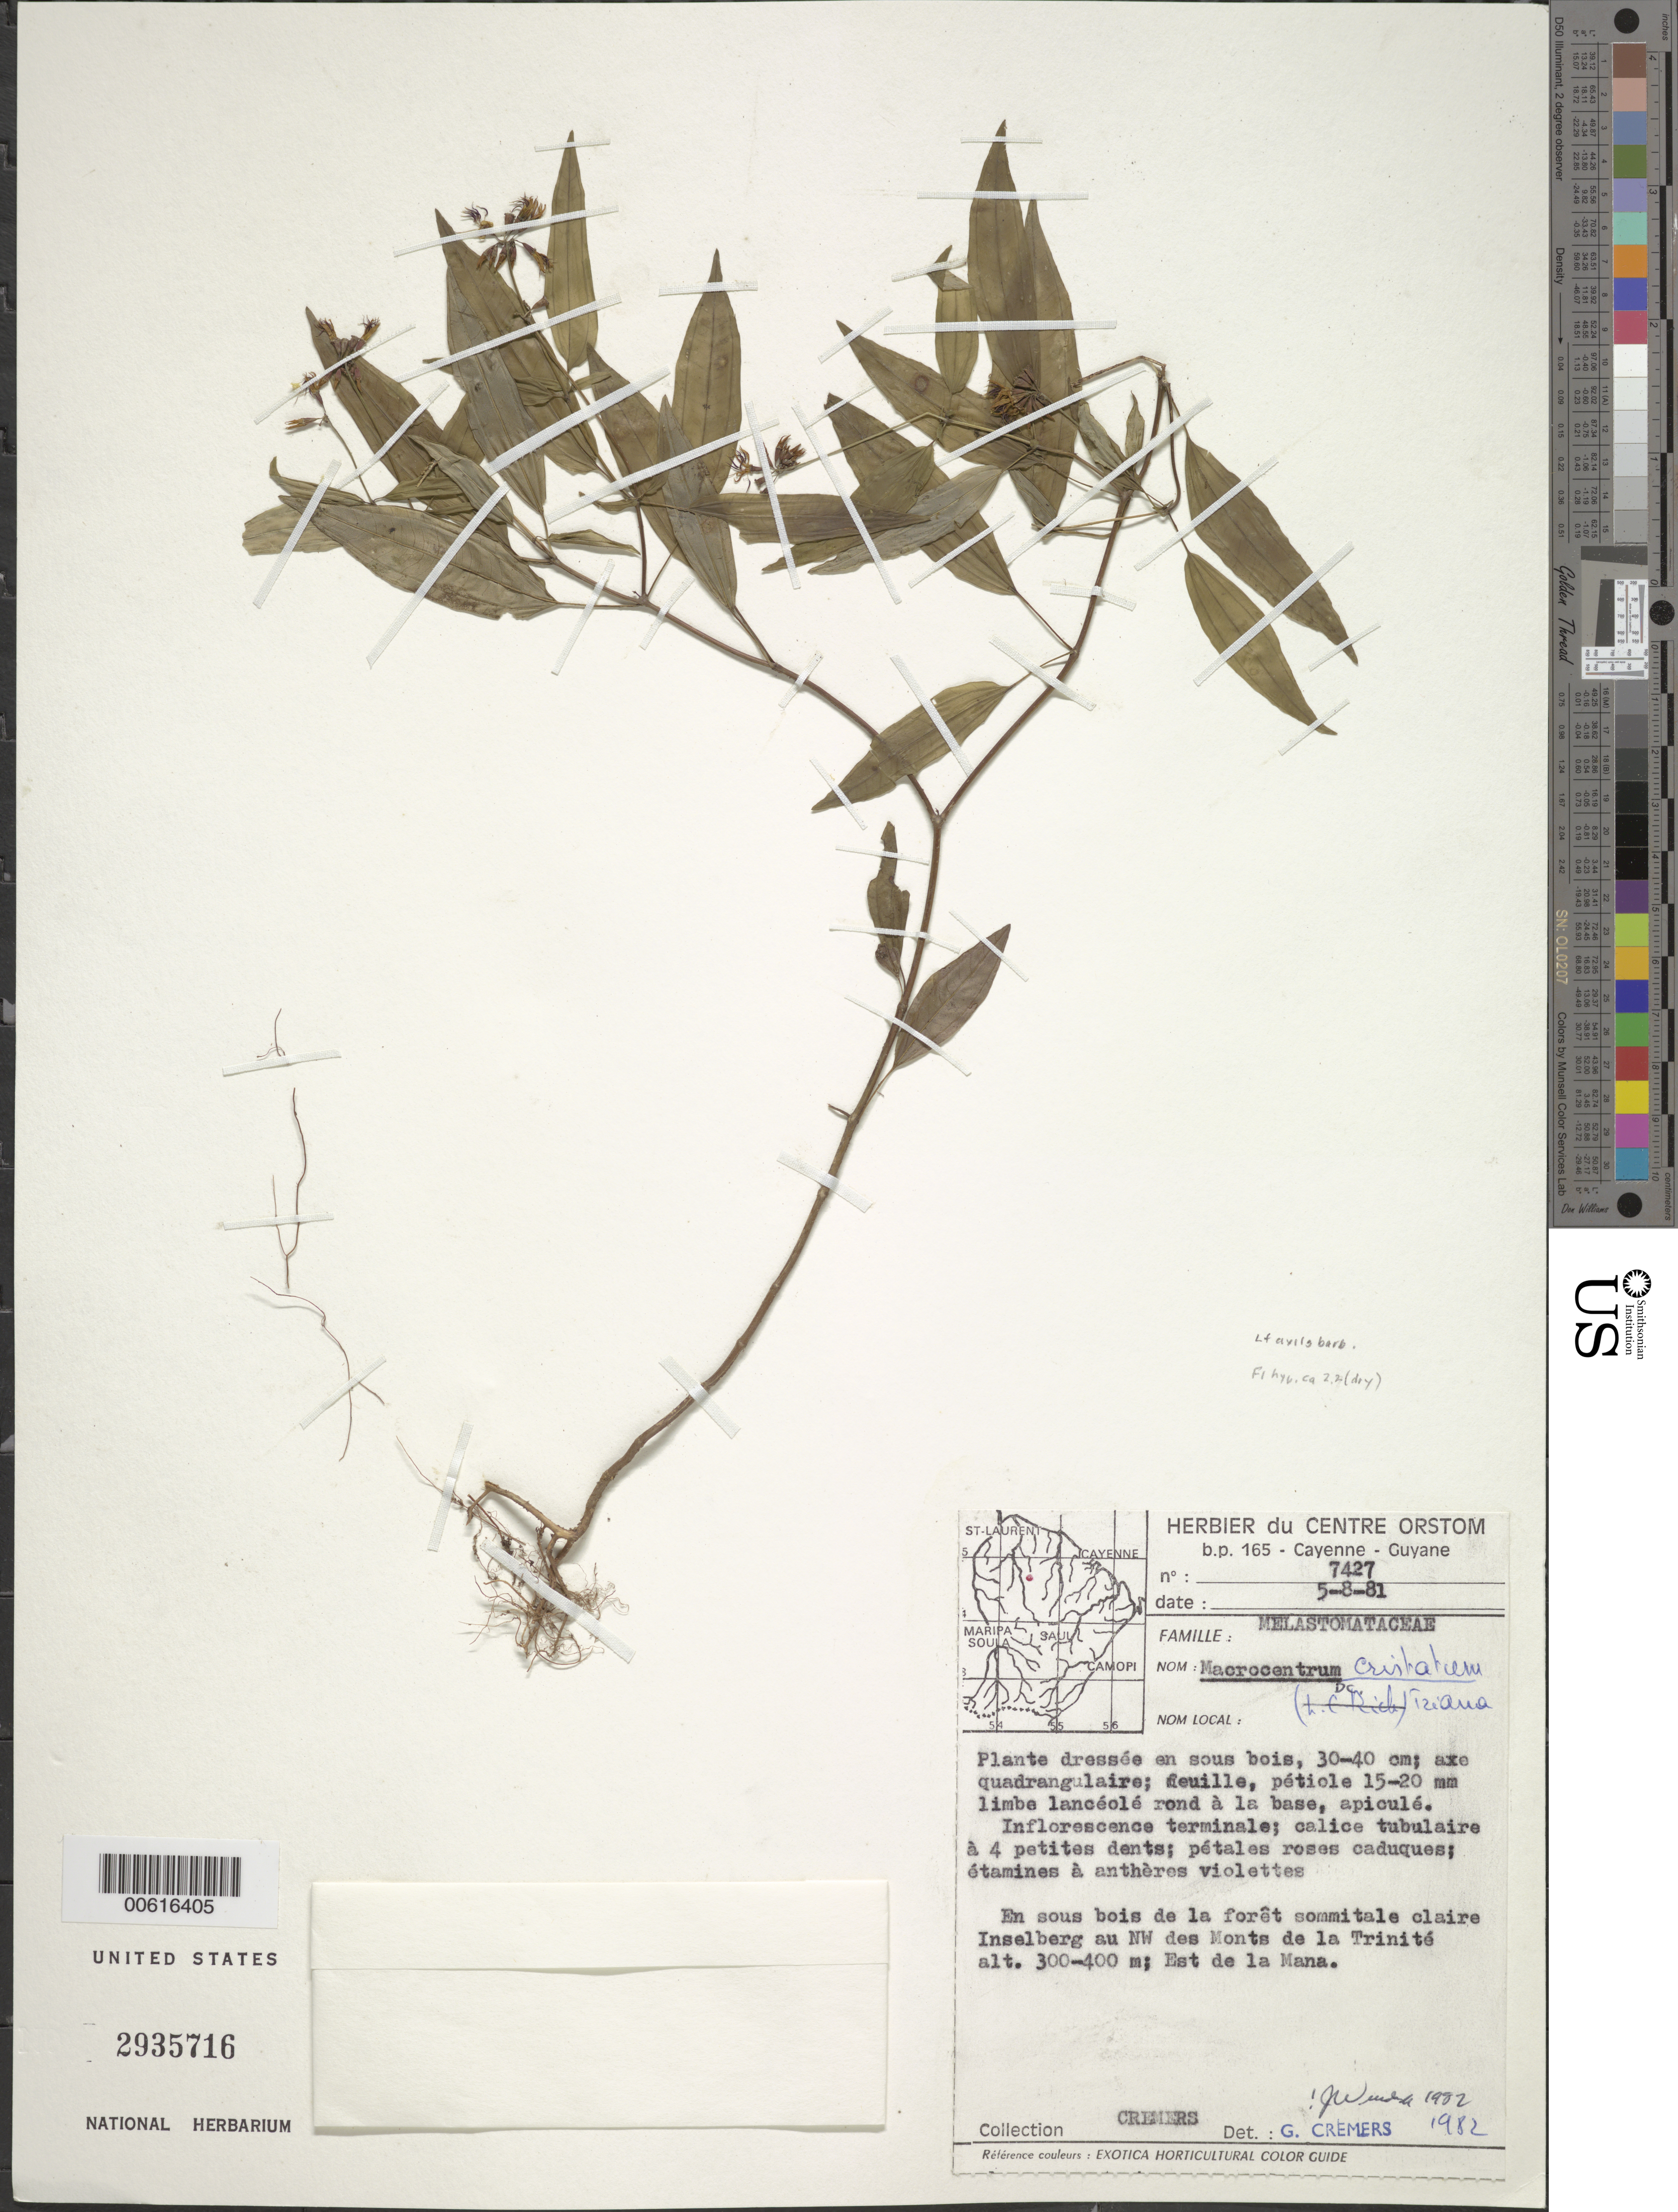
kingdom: Plantae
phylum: Tracheophyta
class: Magnoliopsida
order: Myrtales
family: Melastomataceae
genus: Macrocentrum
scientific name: Macrocentrum cristatum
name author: (DC.) Triana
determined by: Wurdack, John J., (US), US (UNITED STATES)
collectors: G. Cremers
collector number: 7427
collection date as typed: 5-Aug-81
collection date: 1981-08-05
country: French Guiana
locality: Inselberg, NW de Monts de la Trinite, E of Mana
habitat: Sous bois de la foret sommitale claire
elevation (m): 300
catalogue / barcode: US 2935716